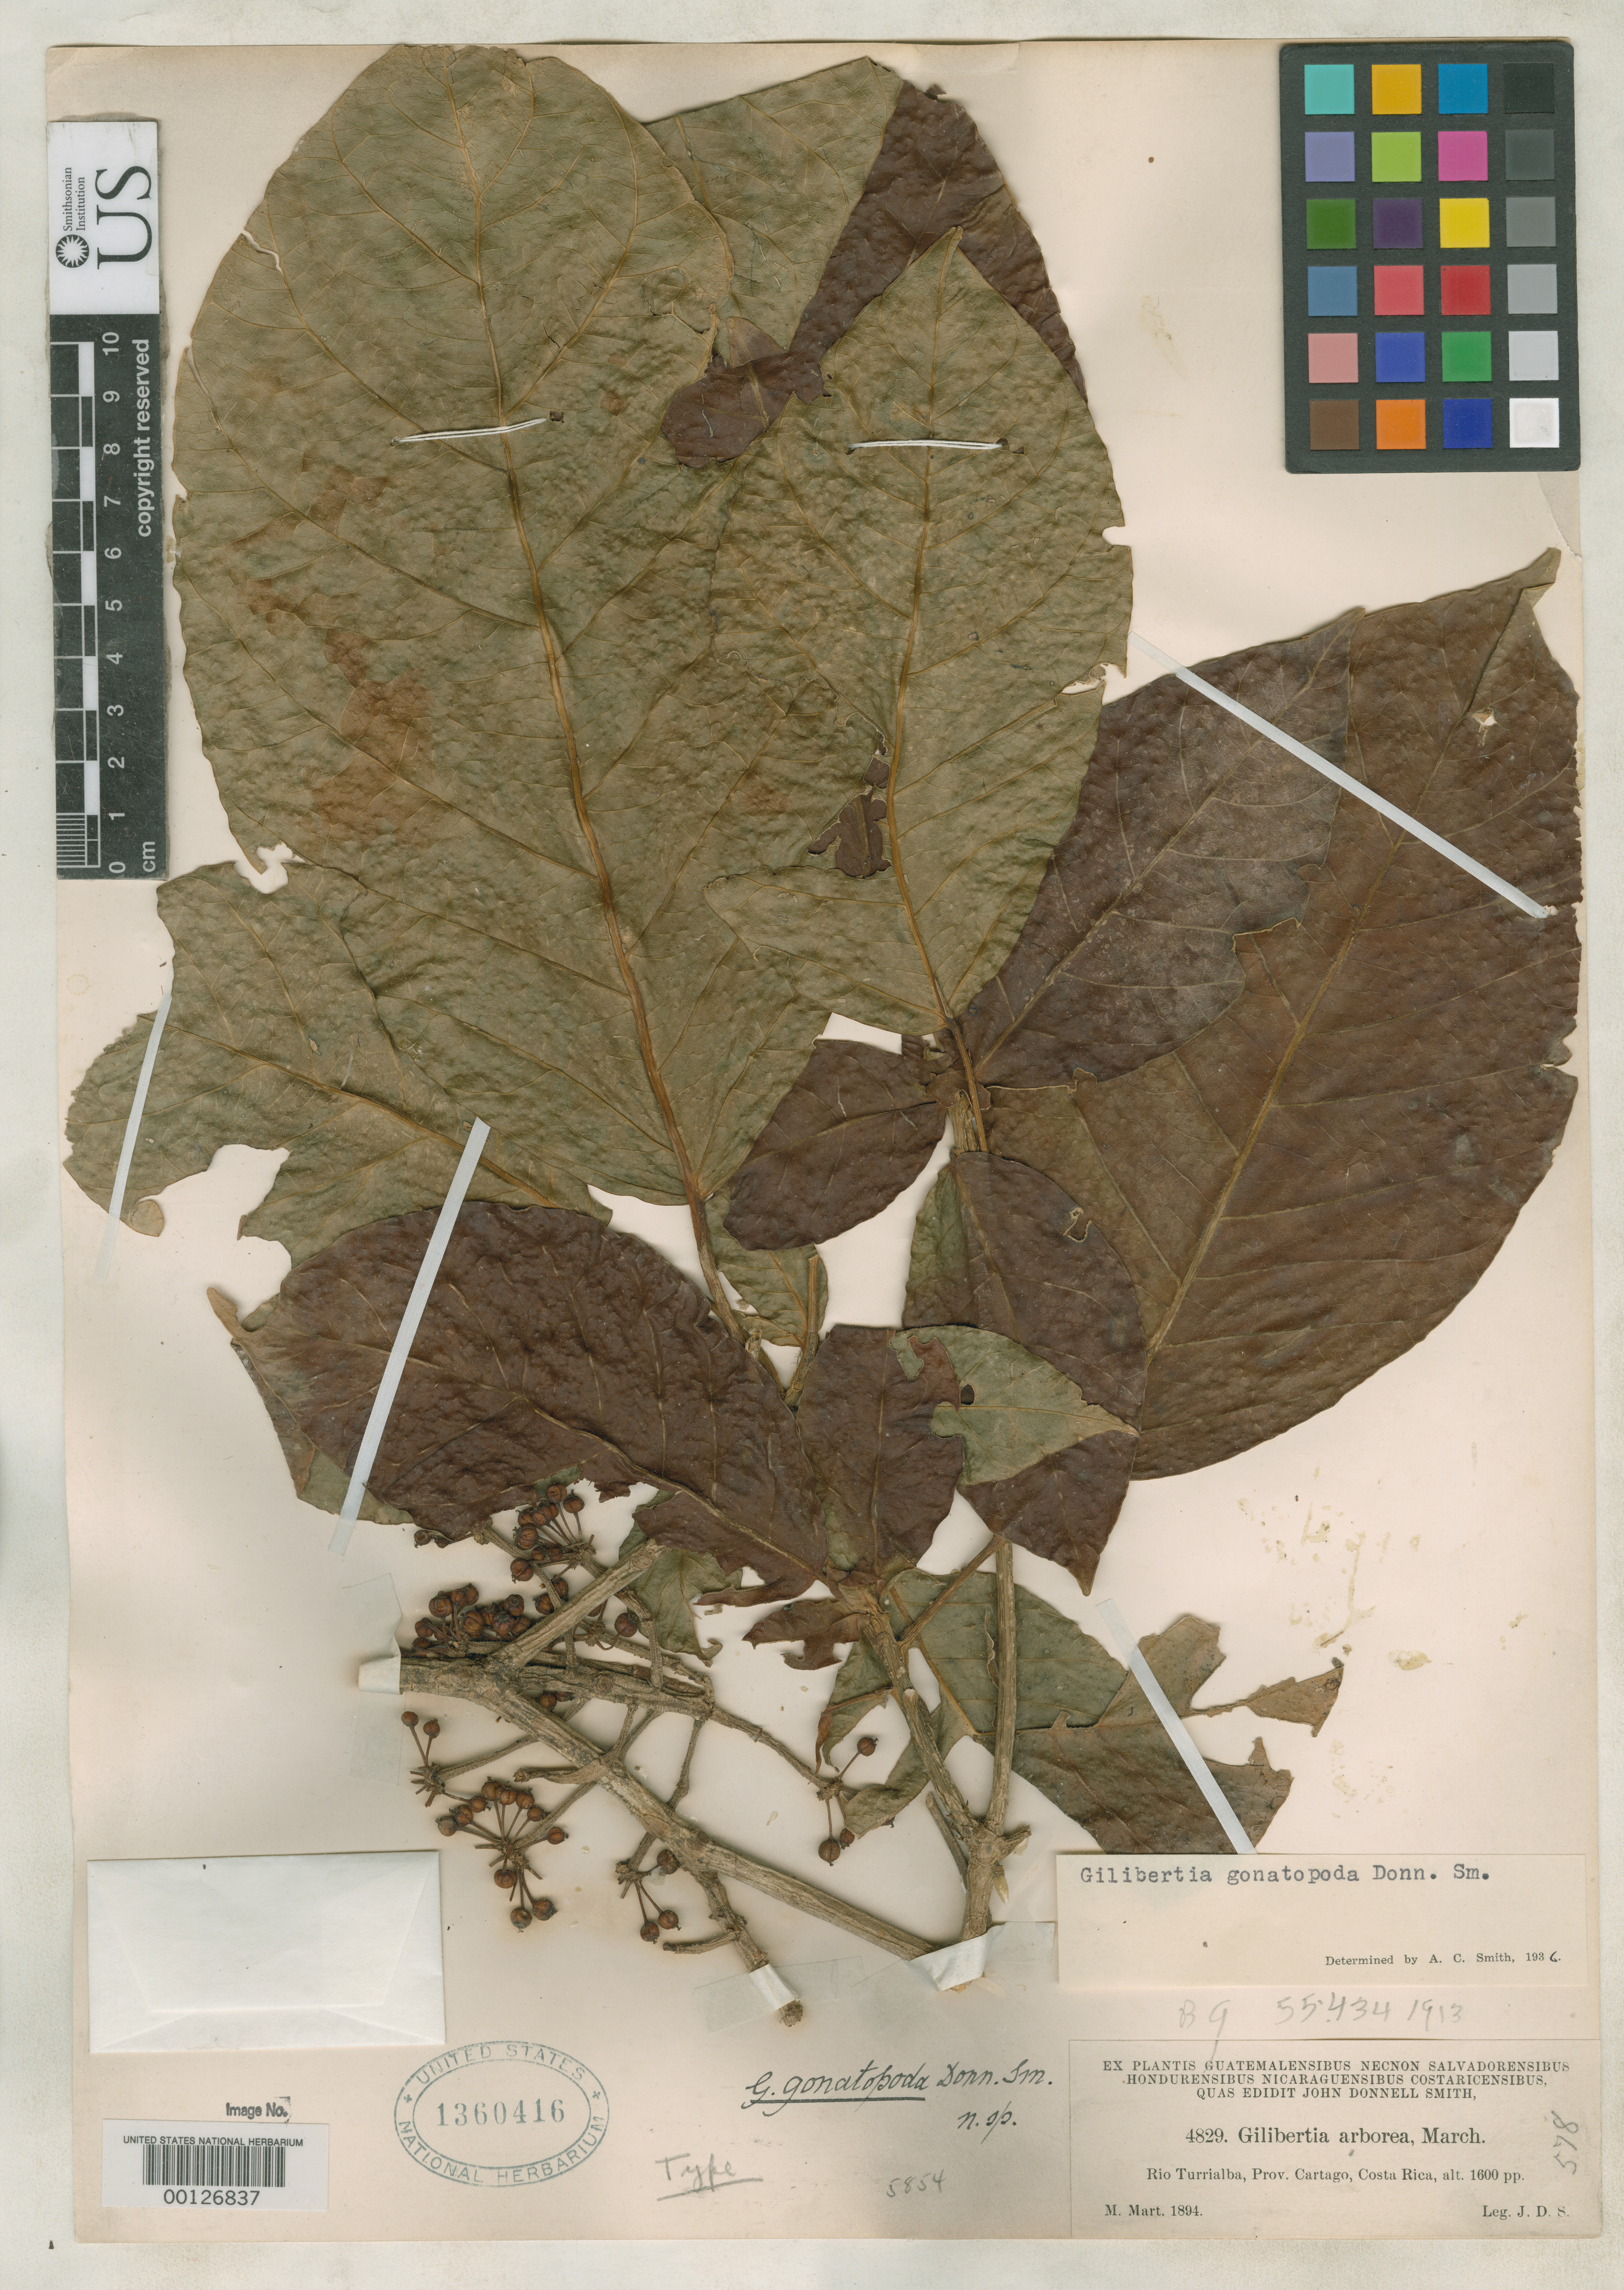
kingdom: Plantae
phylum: Tracheophyta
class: Magnoliopsida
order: Apiales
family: Araliaceae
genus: Gilibertia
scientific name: Gilibertia gonatopoda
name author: Donn. Sm.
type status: Syntype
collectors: J. Donnell Smith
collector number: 4829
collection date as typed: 1894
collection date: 1894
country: Costa Rica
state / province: Cartago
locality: Rio Turrialba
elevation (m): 488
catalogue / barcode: US 1360416